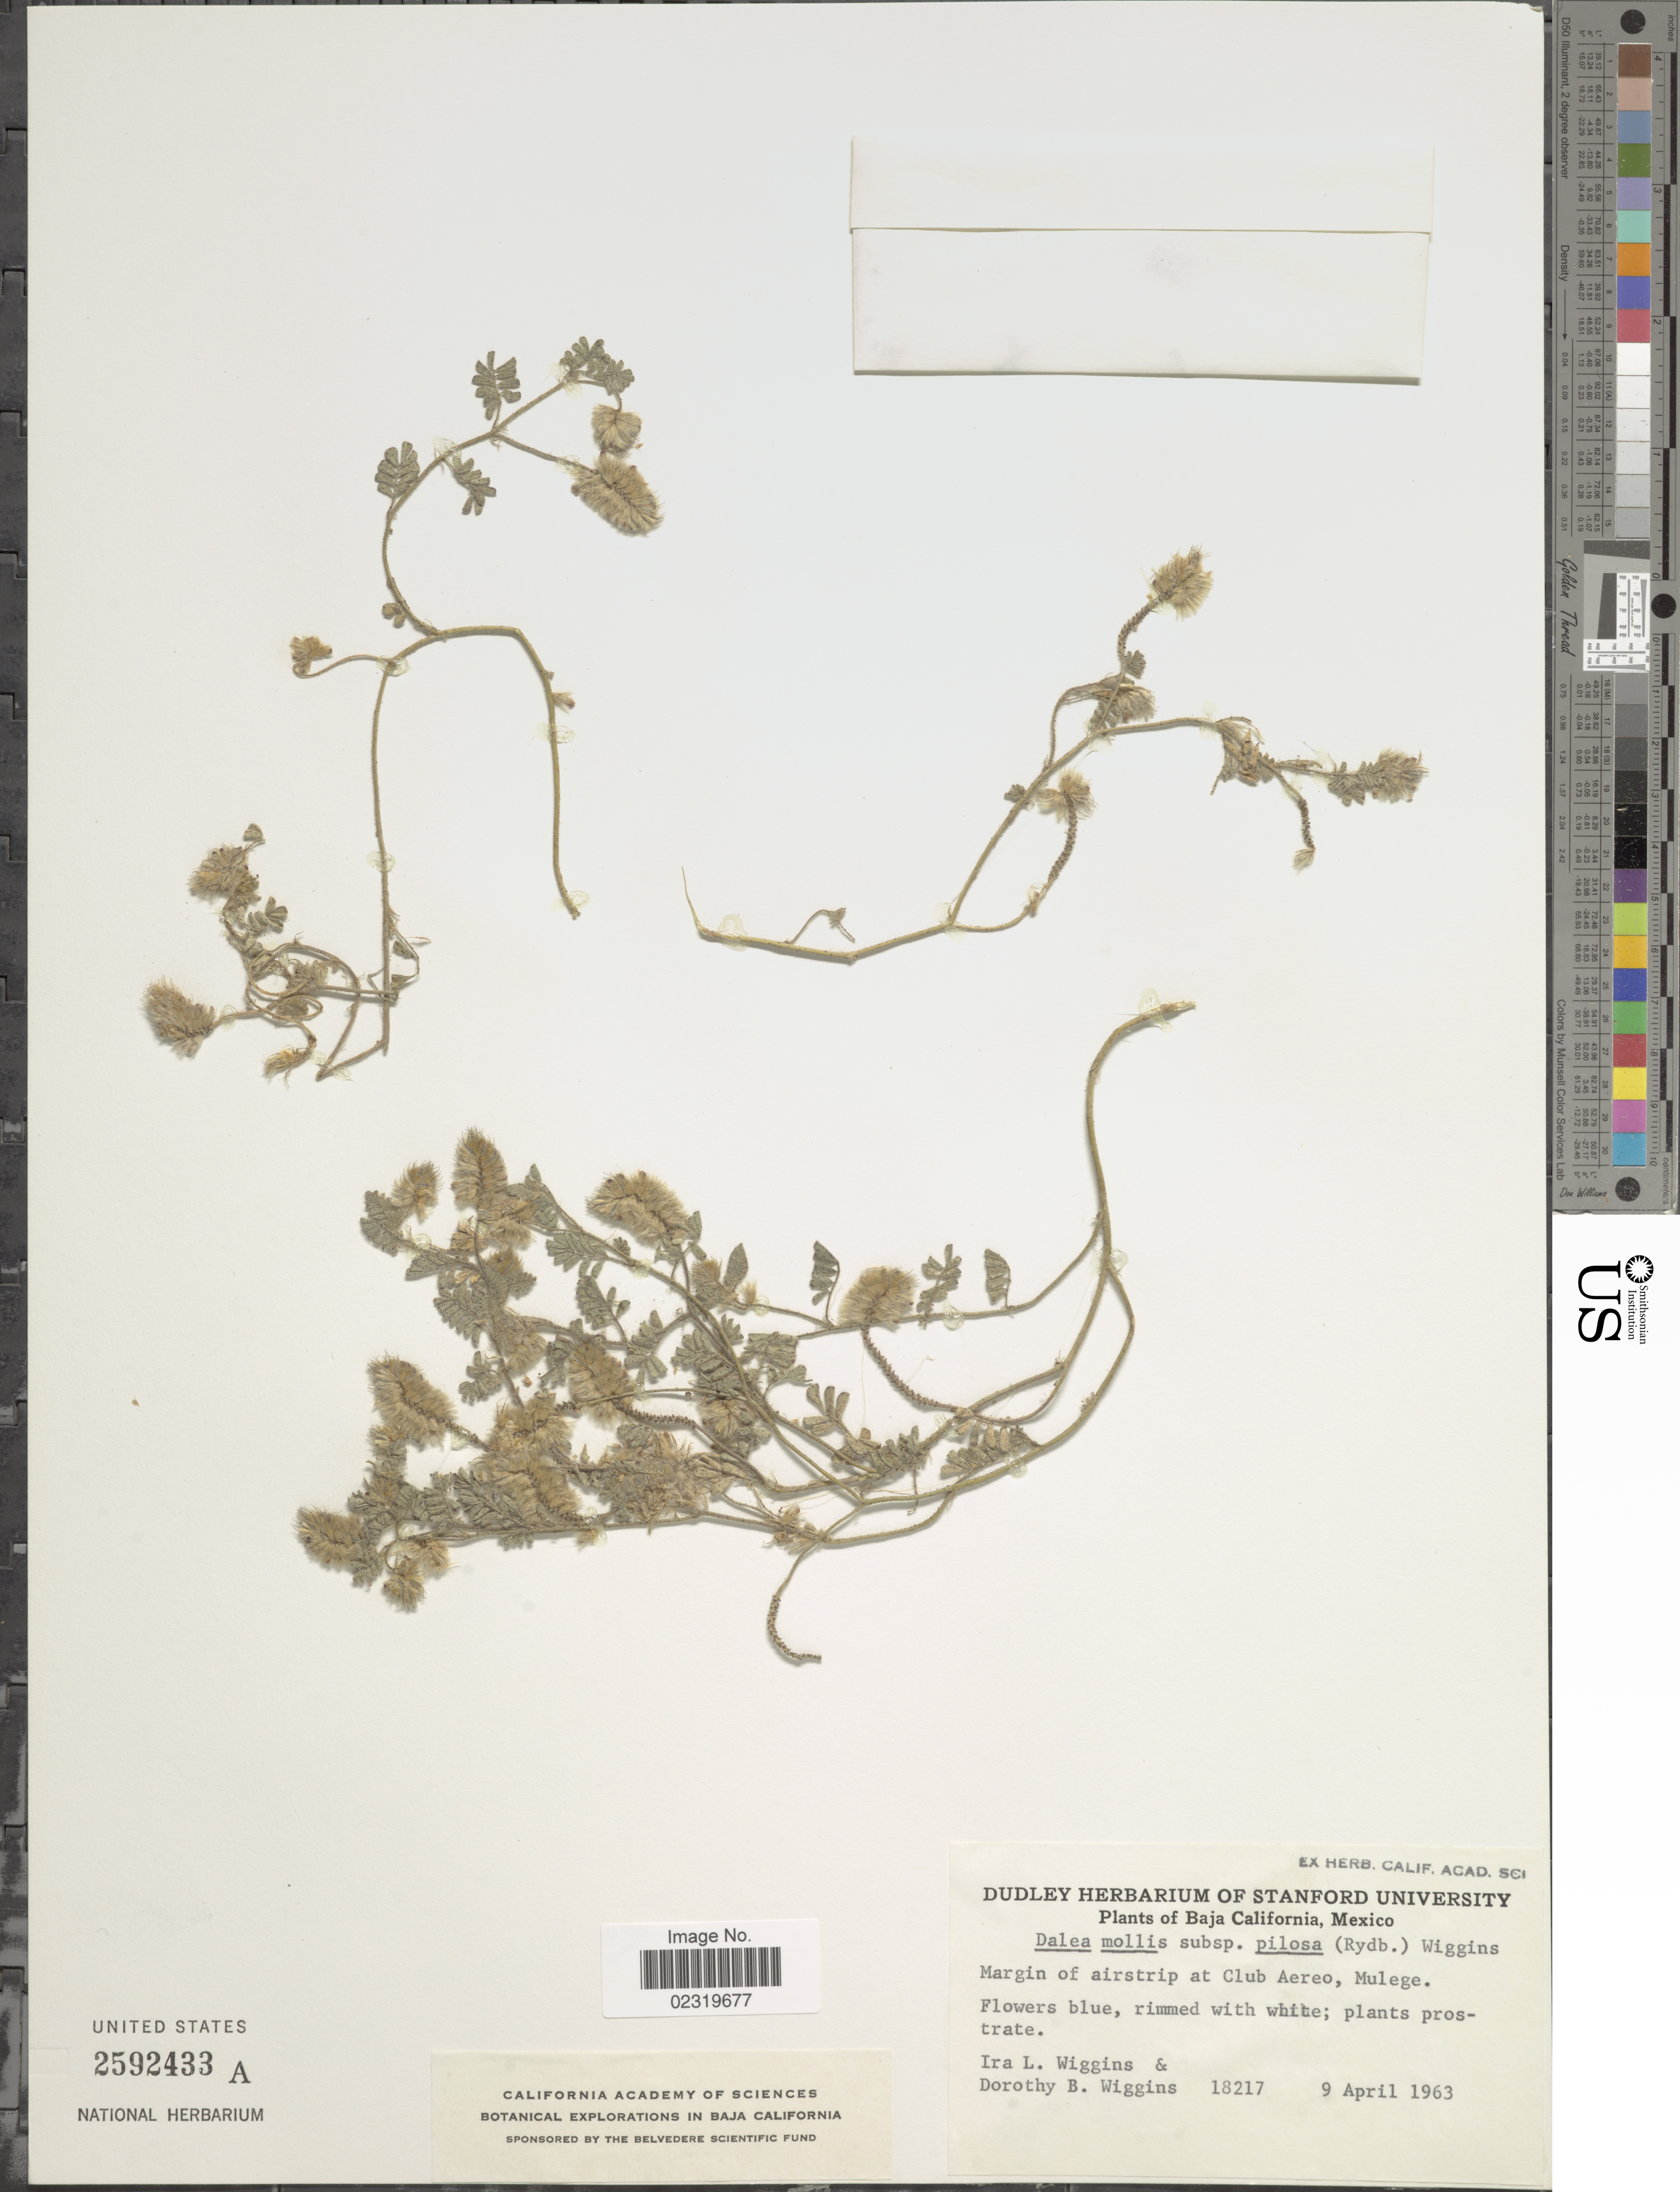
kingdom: Plantae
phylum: Tracheophyta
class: Magnoliopsida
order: Fabales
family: Fabaceae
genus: Dalea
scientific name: Dalea mollis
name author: Benth.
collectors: I. L. Wiggins & D. B. Wiggins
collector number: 18217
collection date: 1963-04-09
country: Mexico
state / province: Baja California Sur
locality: Margin of airstrip at Club Aereo, Mulege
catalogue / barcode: US 2592433A